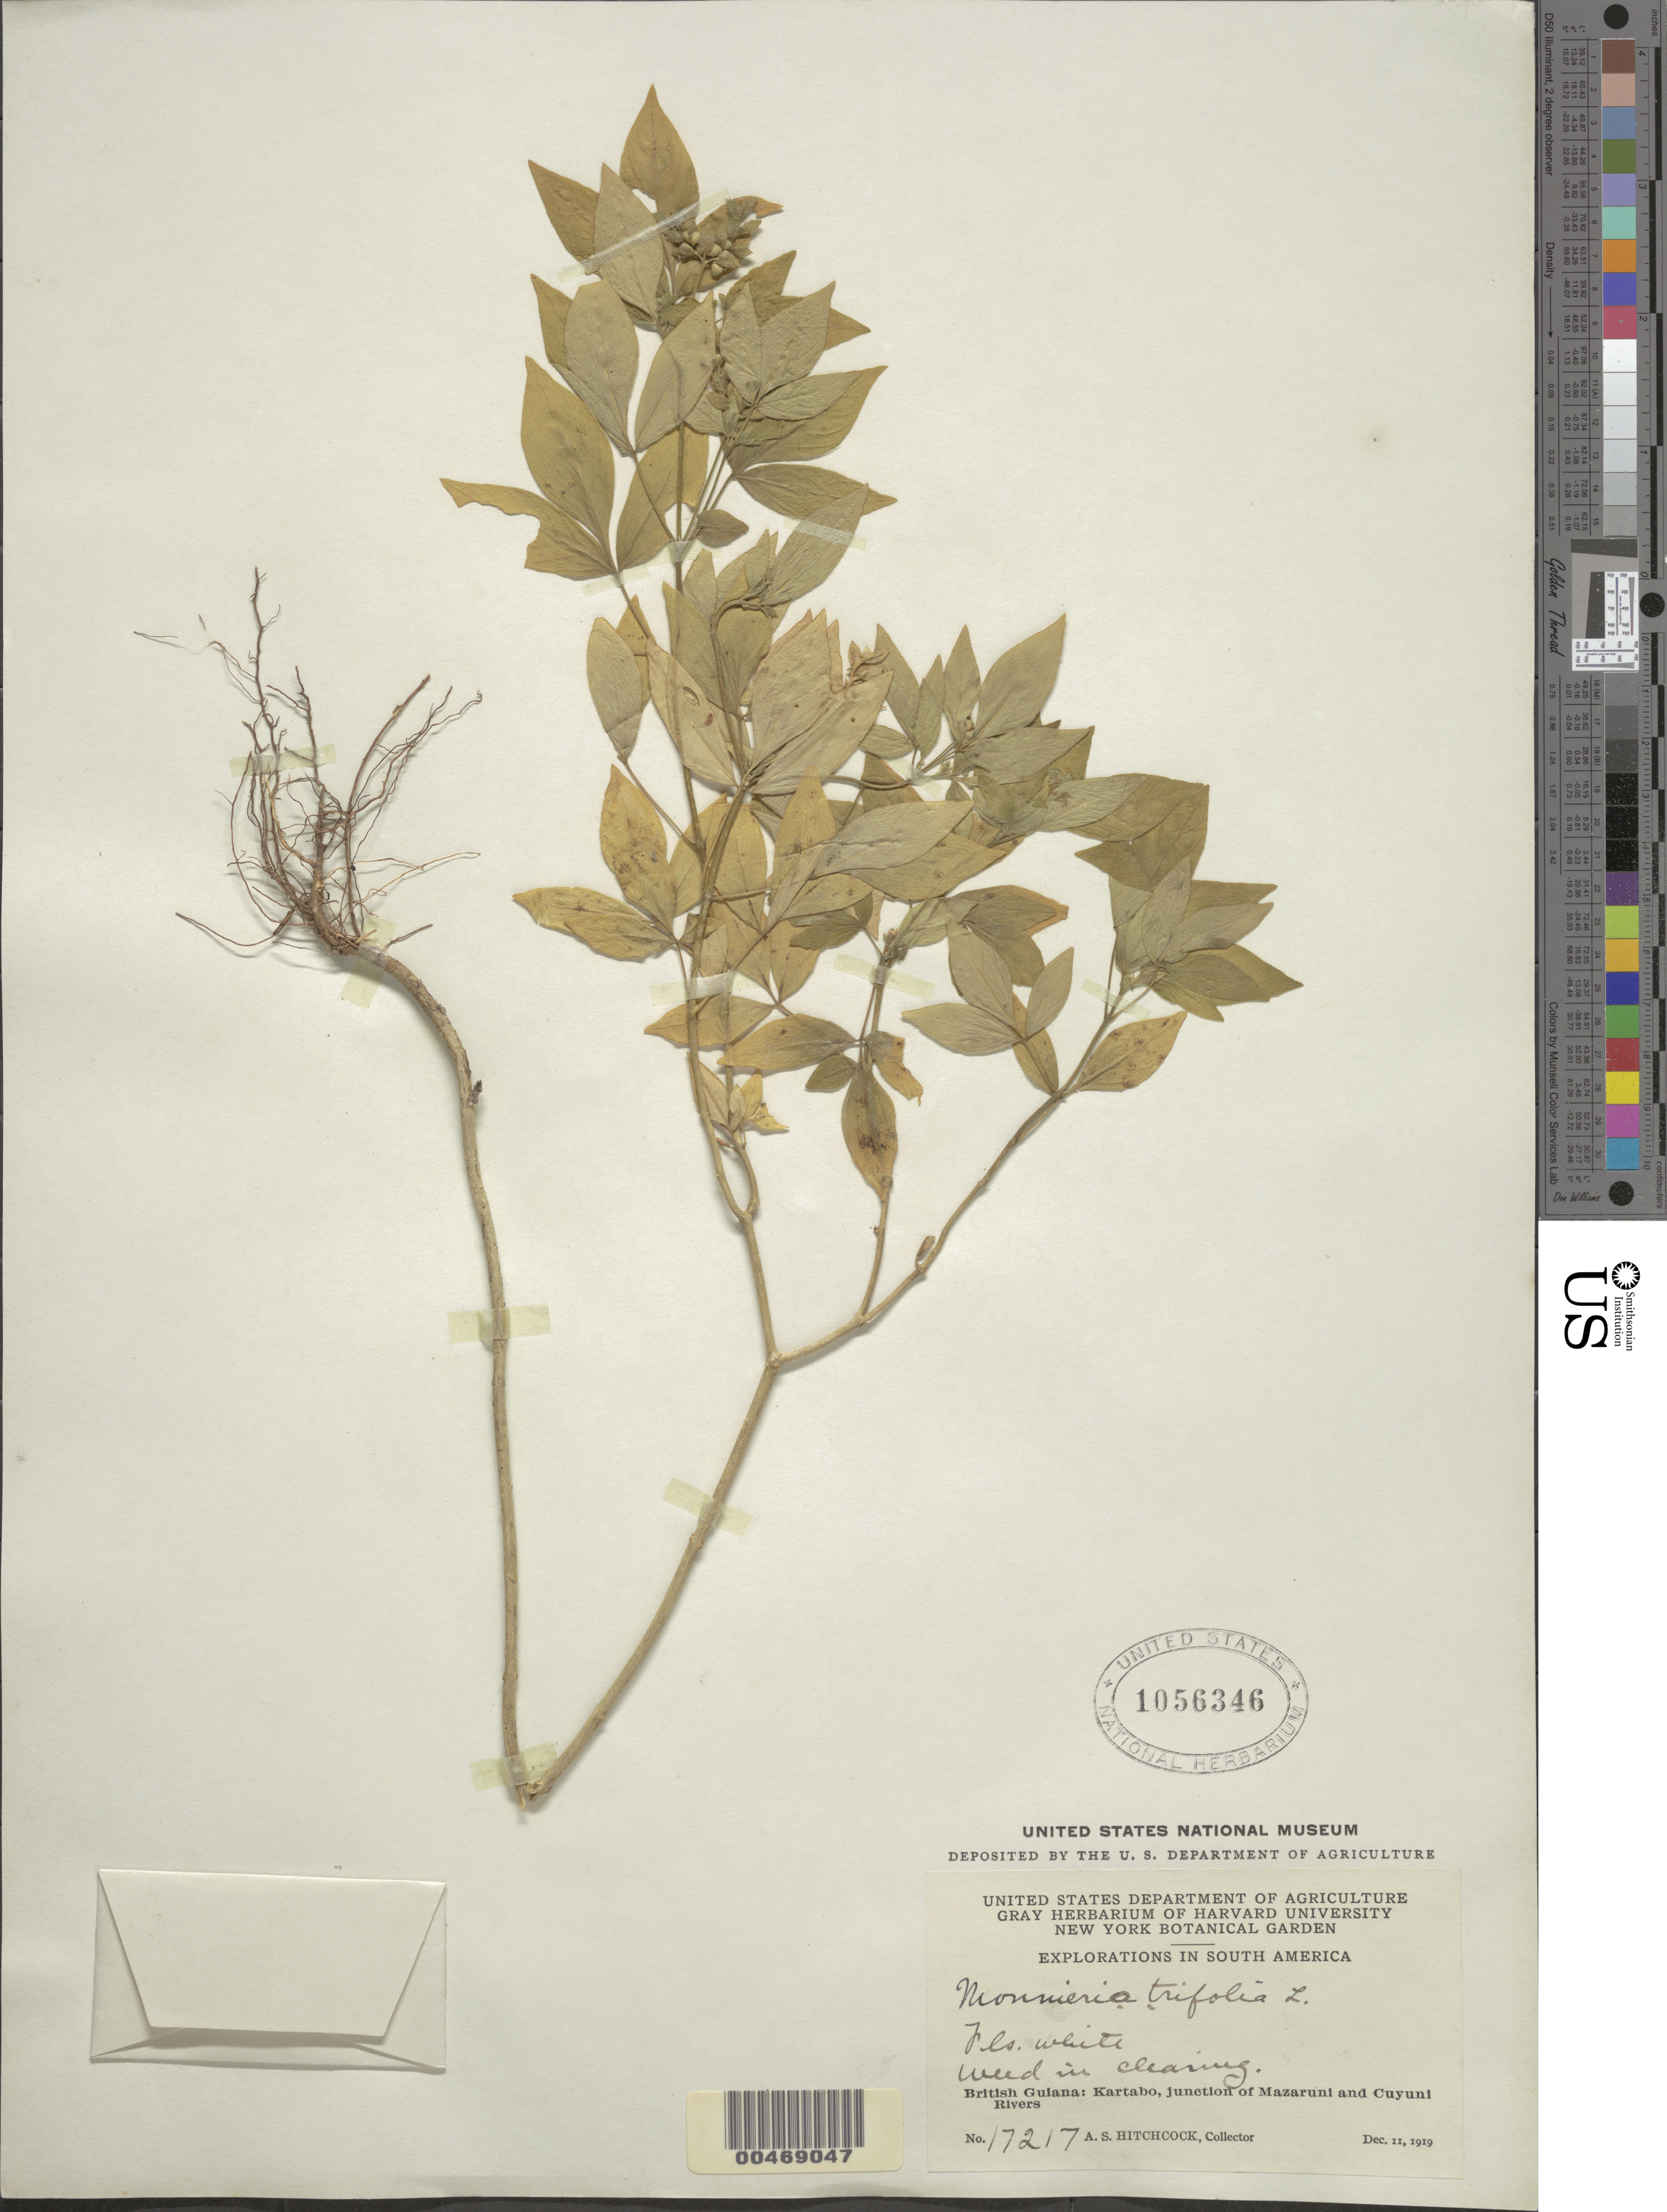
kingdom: Plantae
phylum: Tracheophyta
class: Magnoliopsida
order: Sapindales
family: Rutaceae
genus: Ertela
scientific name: Ertela trifolia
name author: (L.) Kuntze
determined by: Strong, Mark T., (BOT), Smithsonian Institution - National Museum of Natural History (UNITED STATES)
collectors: A. S. Hitchcock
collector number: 17217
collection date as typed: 11-Dec-19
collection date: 1919-12-11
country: Guyana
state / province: Cuyuni-Mazaruni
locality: Kartabo Station, junction of Mazaruni and Cuyuni Rivers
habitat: Clearing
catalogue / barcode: US 1056346